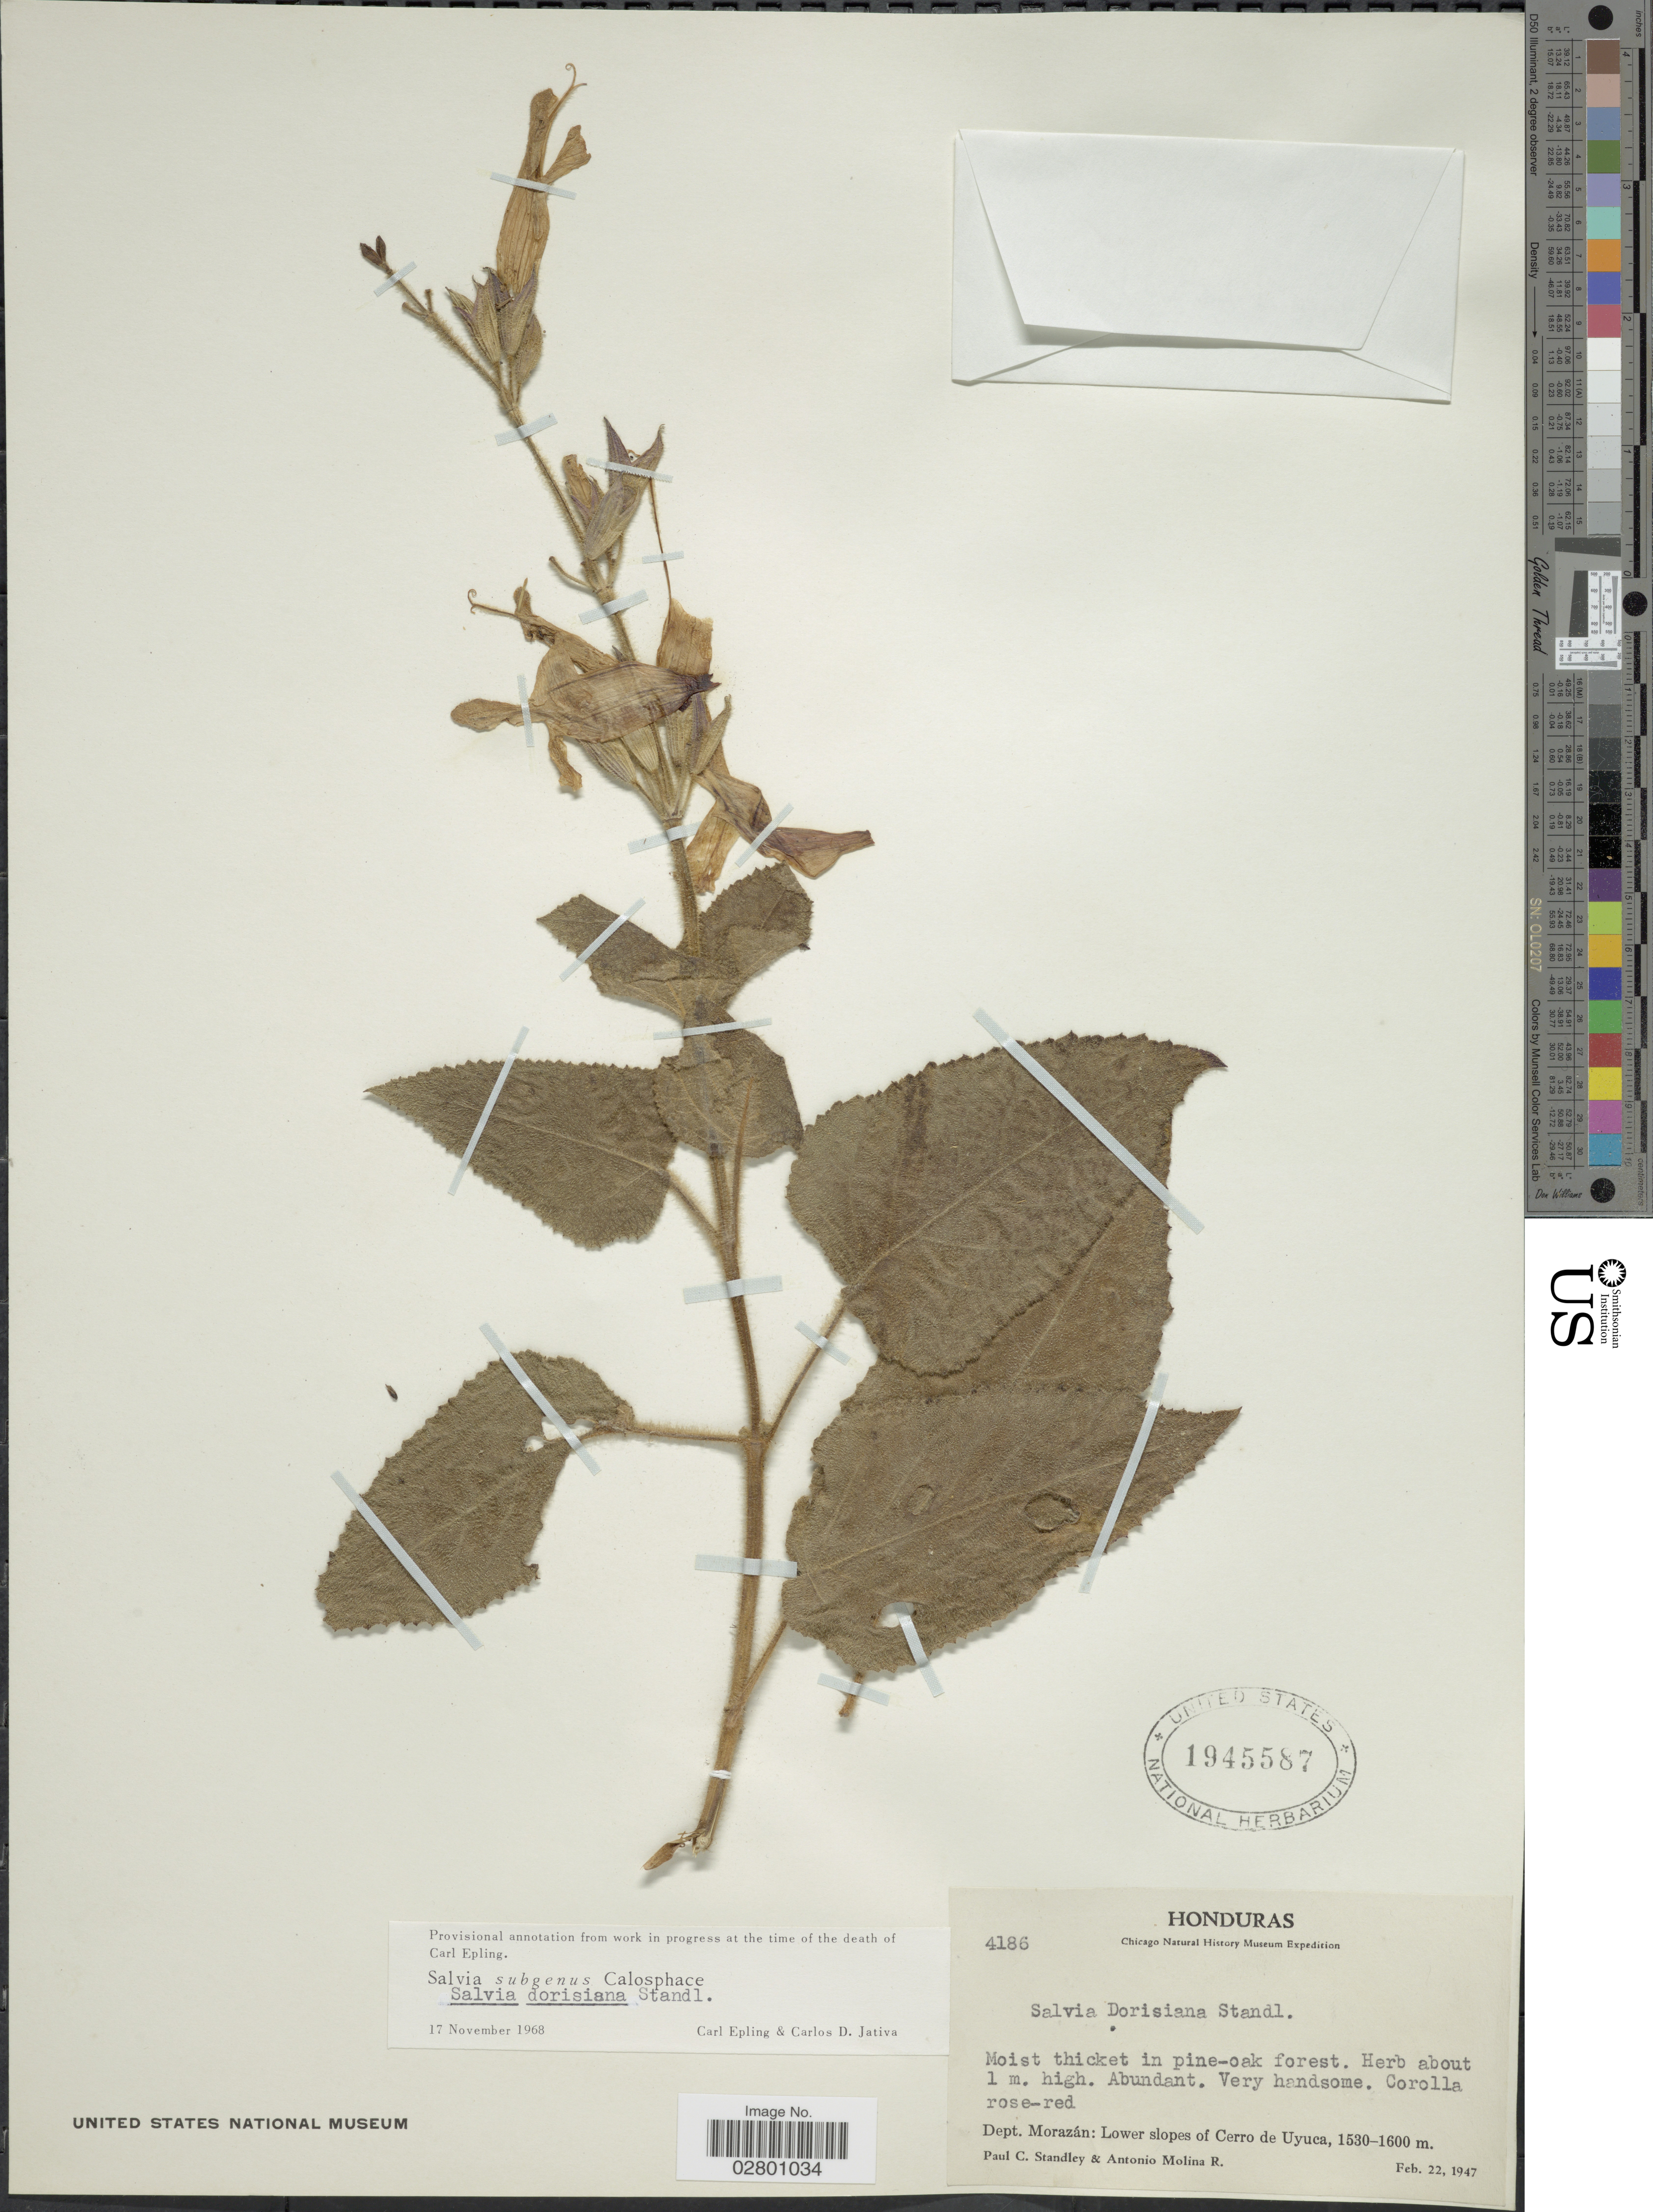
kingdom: Plantae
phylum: Tracheophyta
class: Magnoliopsida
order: Lamiales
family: Lamiaceae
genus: Salvia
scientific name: Salvia dorisiana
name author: Standl.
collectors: P. C. Standley & A. Molina R.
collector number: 4186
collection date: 1947-02-22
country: Honduras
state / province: Fco. Morazán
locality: Dept. Morazán: Lower slopes of Cerro de Uyaca.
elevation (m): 1530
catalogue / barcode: US 1945587